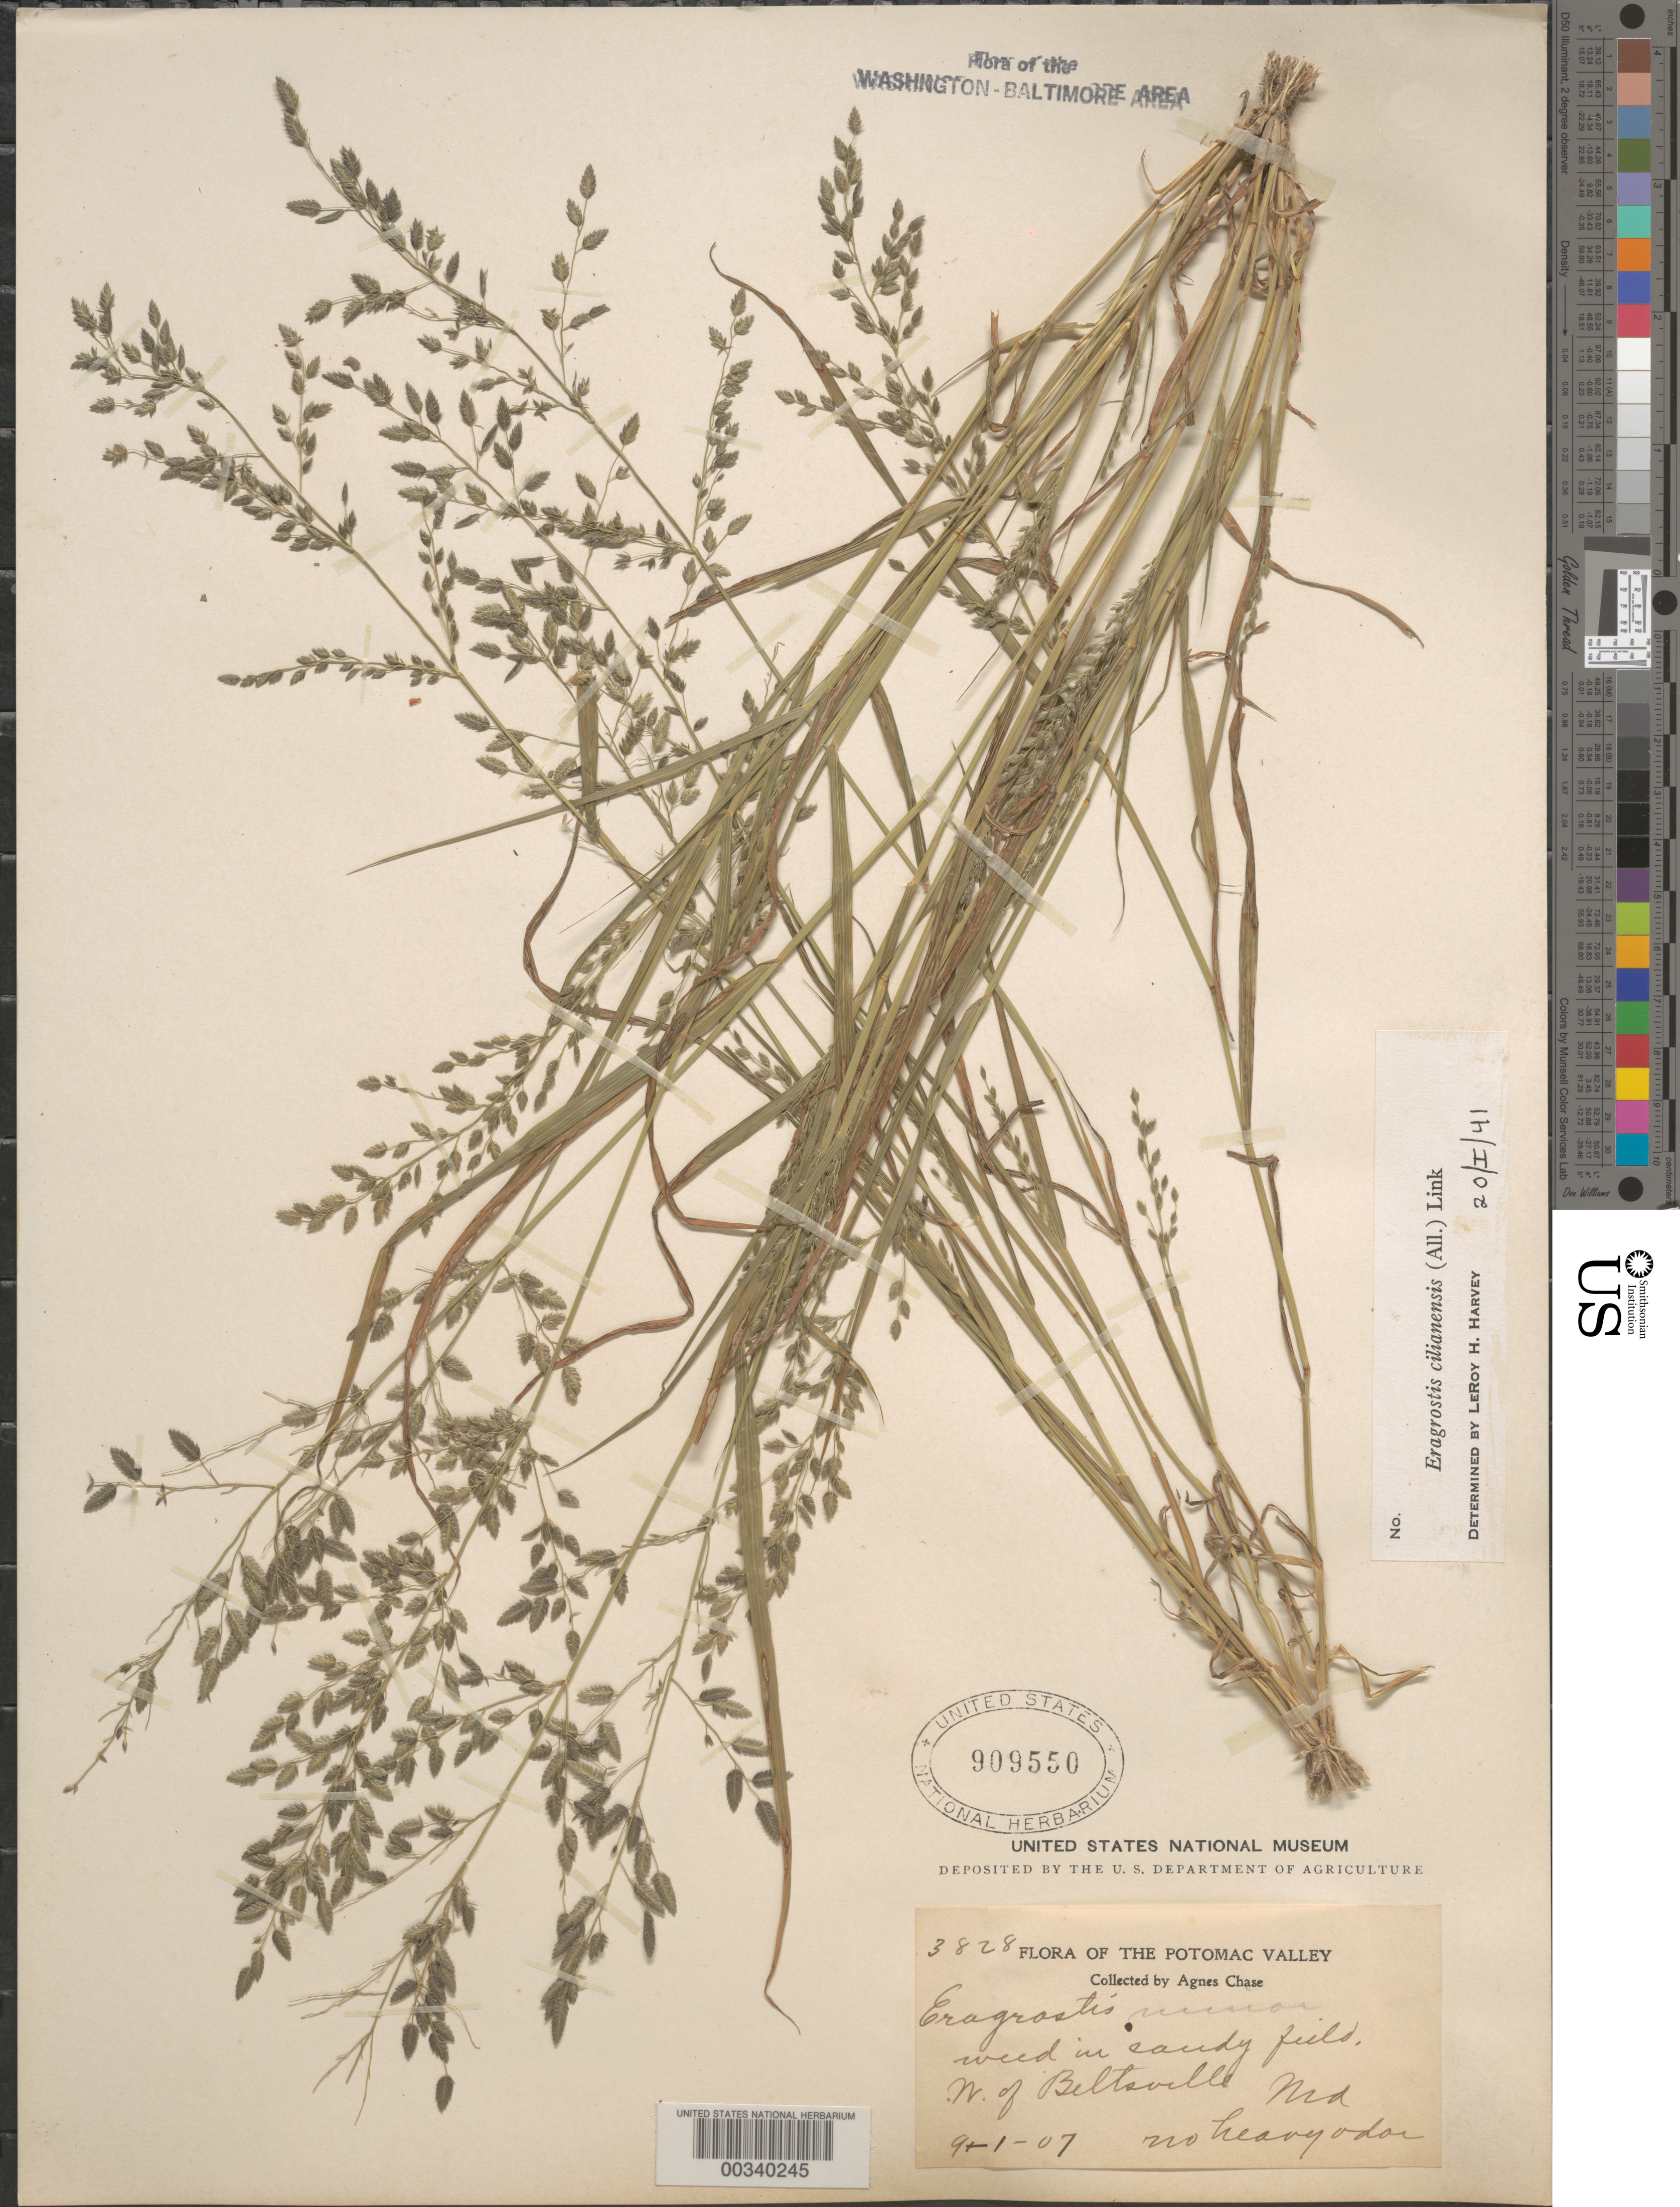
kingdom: Plantae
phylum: Tracheophyta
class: Liliopsida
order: Poales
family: Poaceae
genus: Eragrostis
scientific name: Eragrostis cilianensis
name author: (Bellardi) Vignolo ex Janch.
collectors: A. Chase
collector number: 3828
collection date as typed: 01 Sep 1907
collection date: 1907-09-01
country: United States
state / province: Maryland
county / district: Prince George's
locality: W of Beltsville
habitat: In sandy field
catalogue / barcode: US 909550